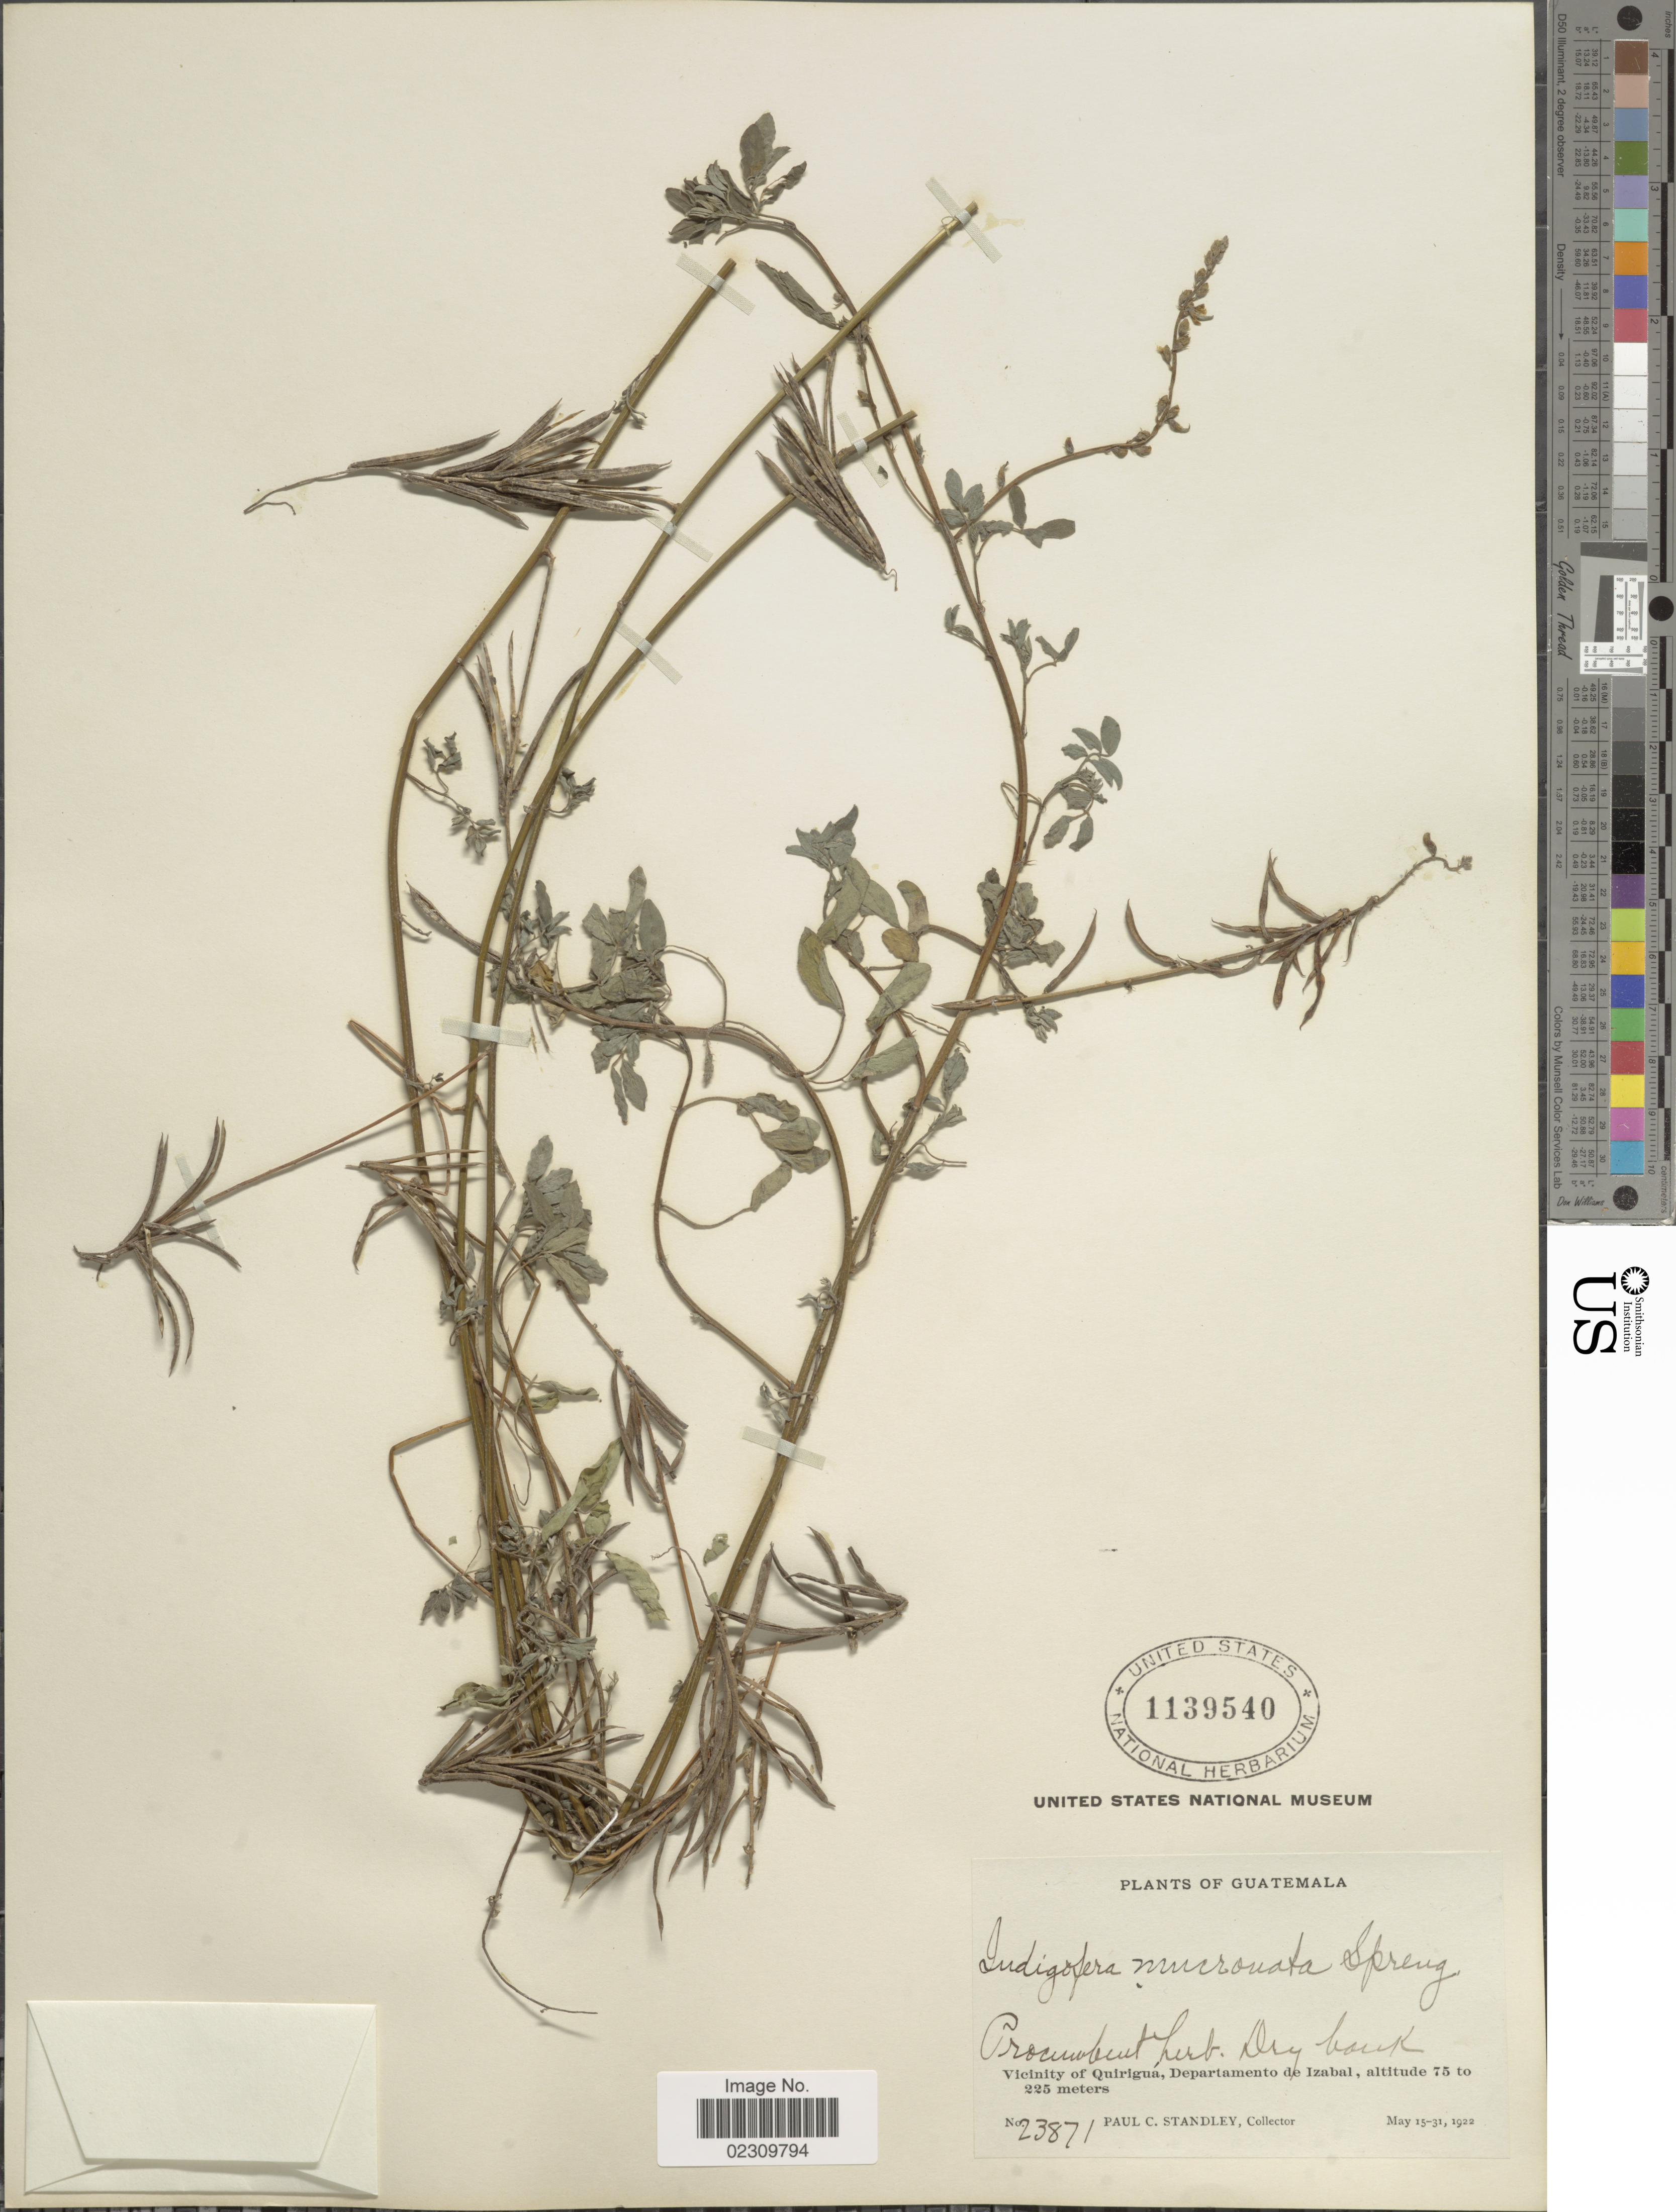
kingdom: Plantae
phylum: Tracheophyta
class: Magnoliopsida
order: Fabales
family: Fabaceae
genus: Indigofera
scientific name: Indigofera mucronata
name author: Lam.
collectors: P. C. Standley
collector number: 23871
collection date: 1922-05-15/1922-05-31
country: Guatemala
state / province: Izabal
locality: Vicinity of Quirigua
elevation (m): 75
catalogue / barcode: US 1139540